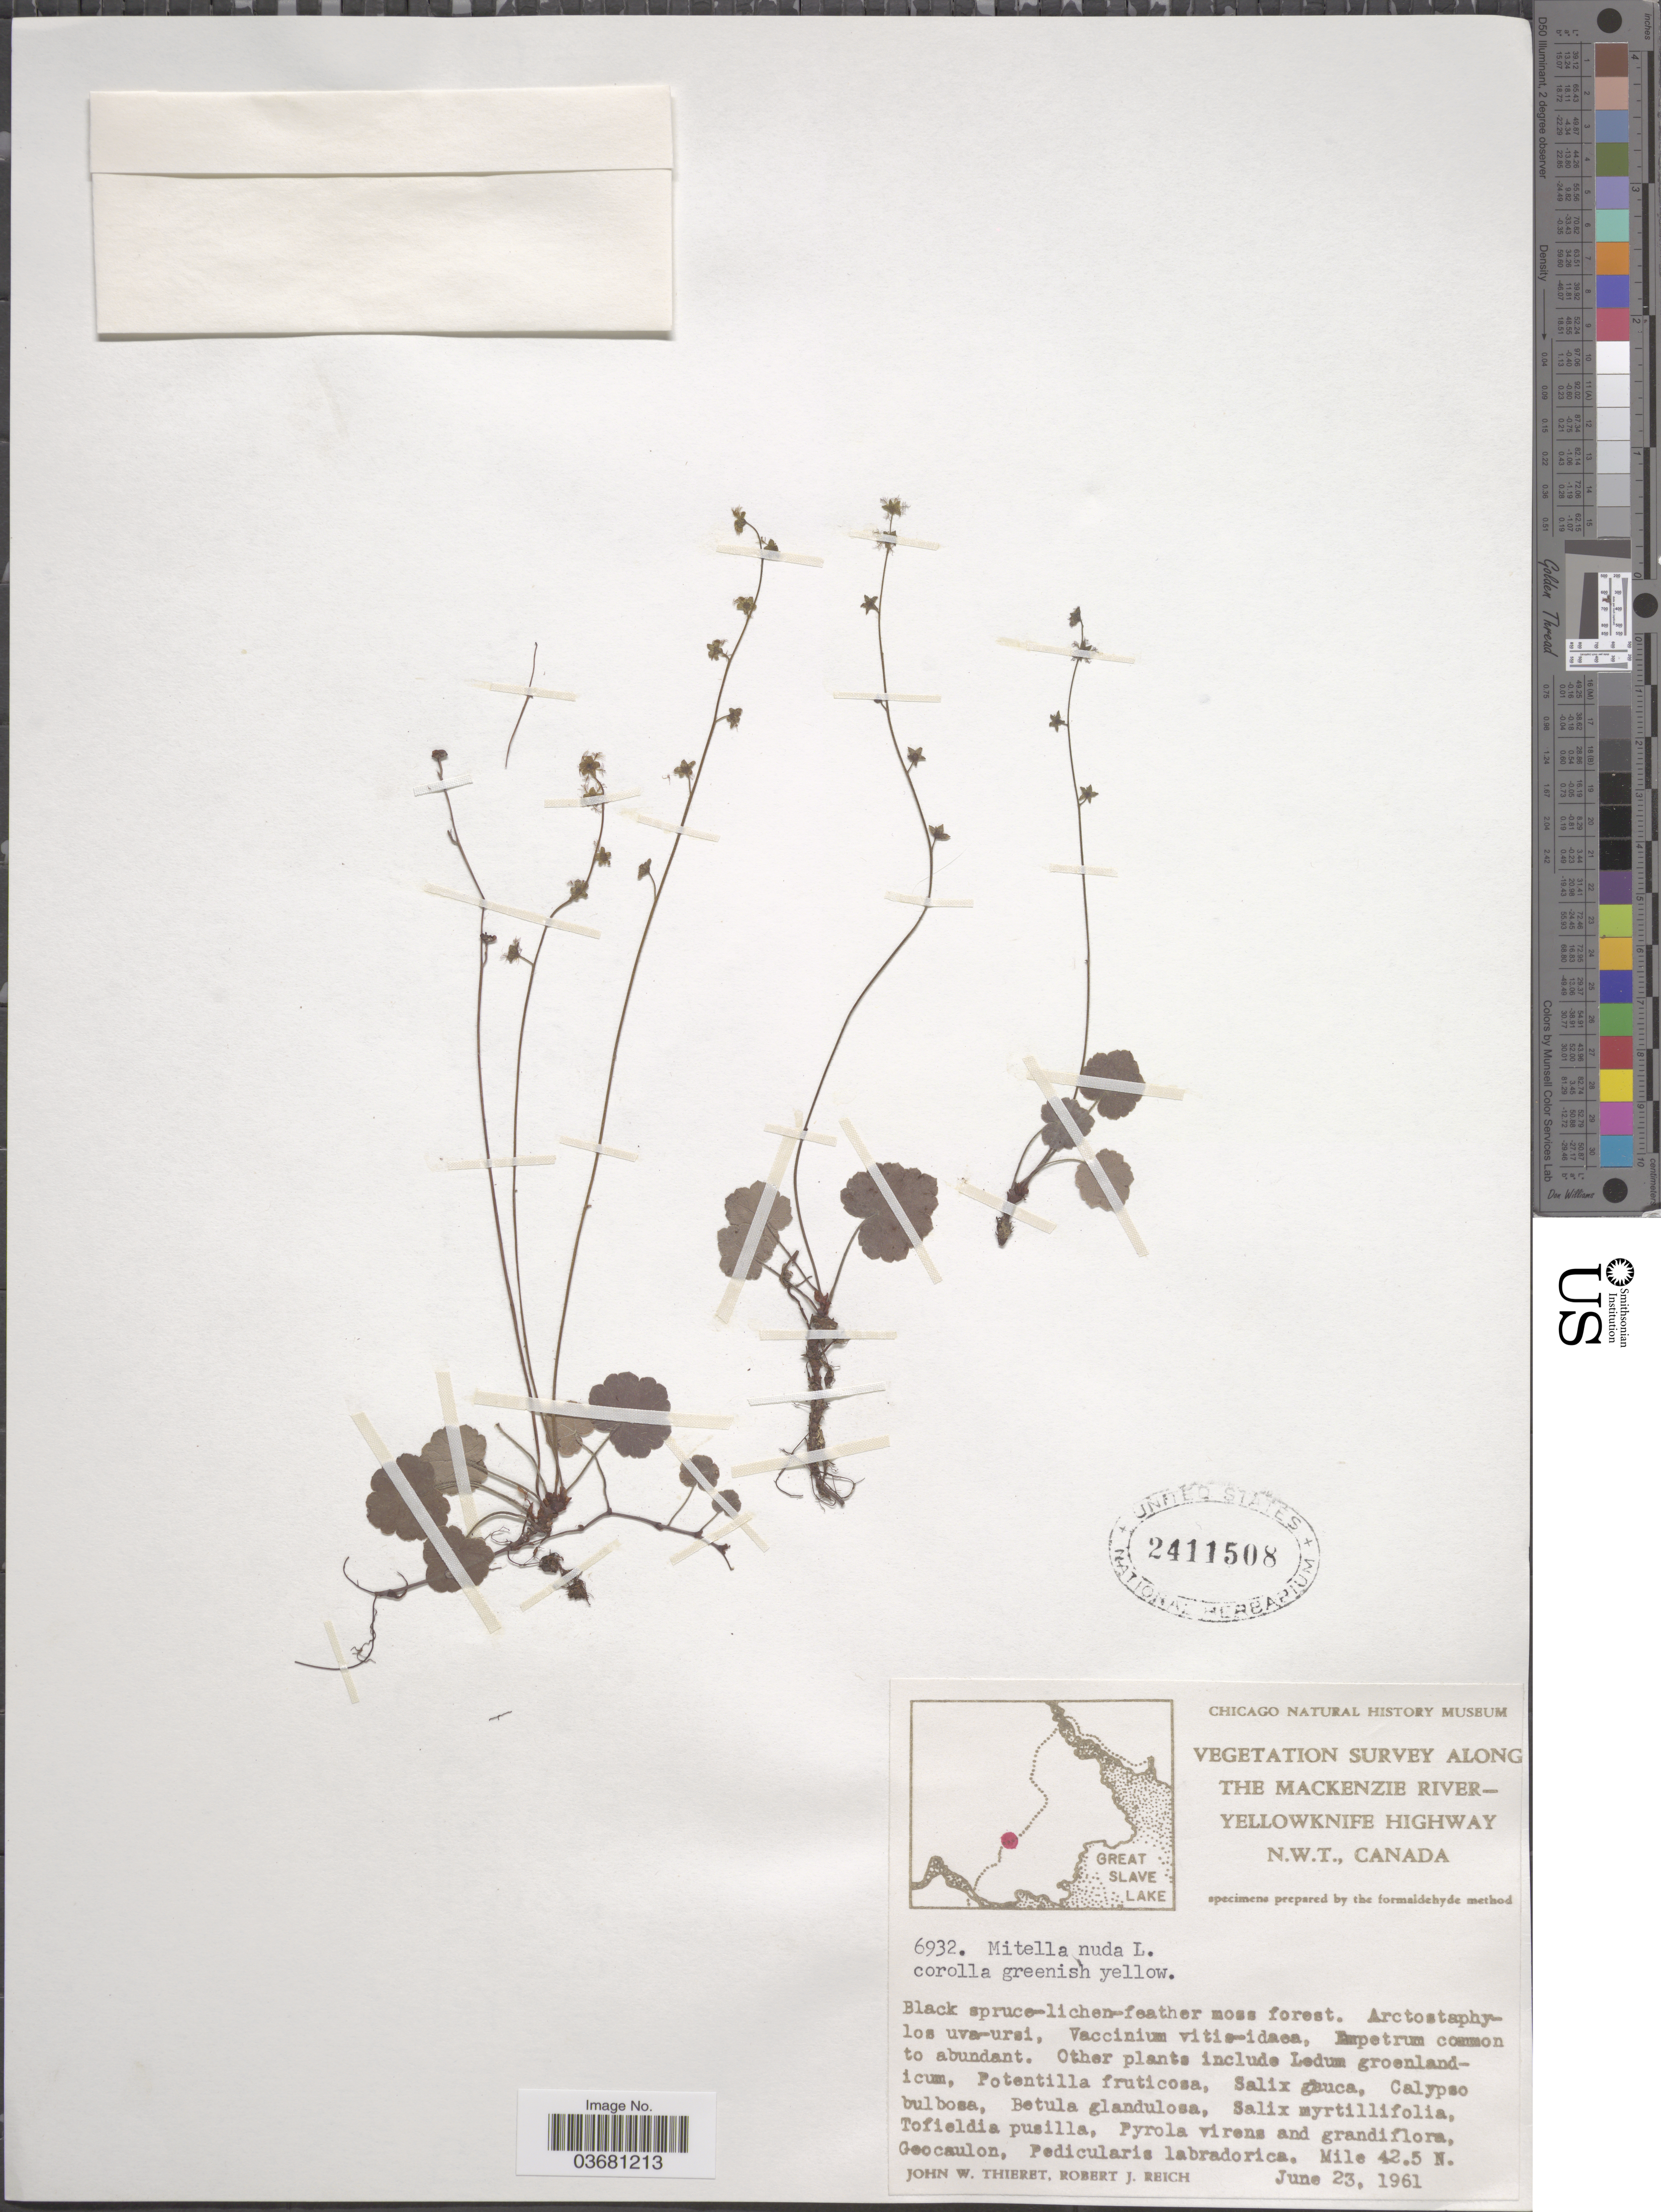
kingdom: Plantae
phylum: Tracheophyta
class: Magnoliopsida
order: Saxifragales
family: Saxifragaceae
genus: Mitella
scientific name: Mitella nuda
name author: L.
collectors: J. W. Thieret & R. Reich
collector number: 6932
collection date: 1961-06-23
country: Canada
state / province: Northwest Territories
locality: Vegetation Survey along the Mackenzie River-Yellowknife Highway. Mile 42.5 N.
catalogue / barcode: US 2411508